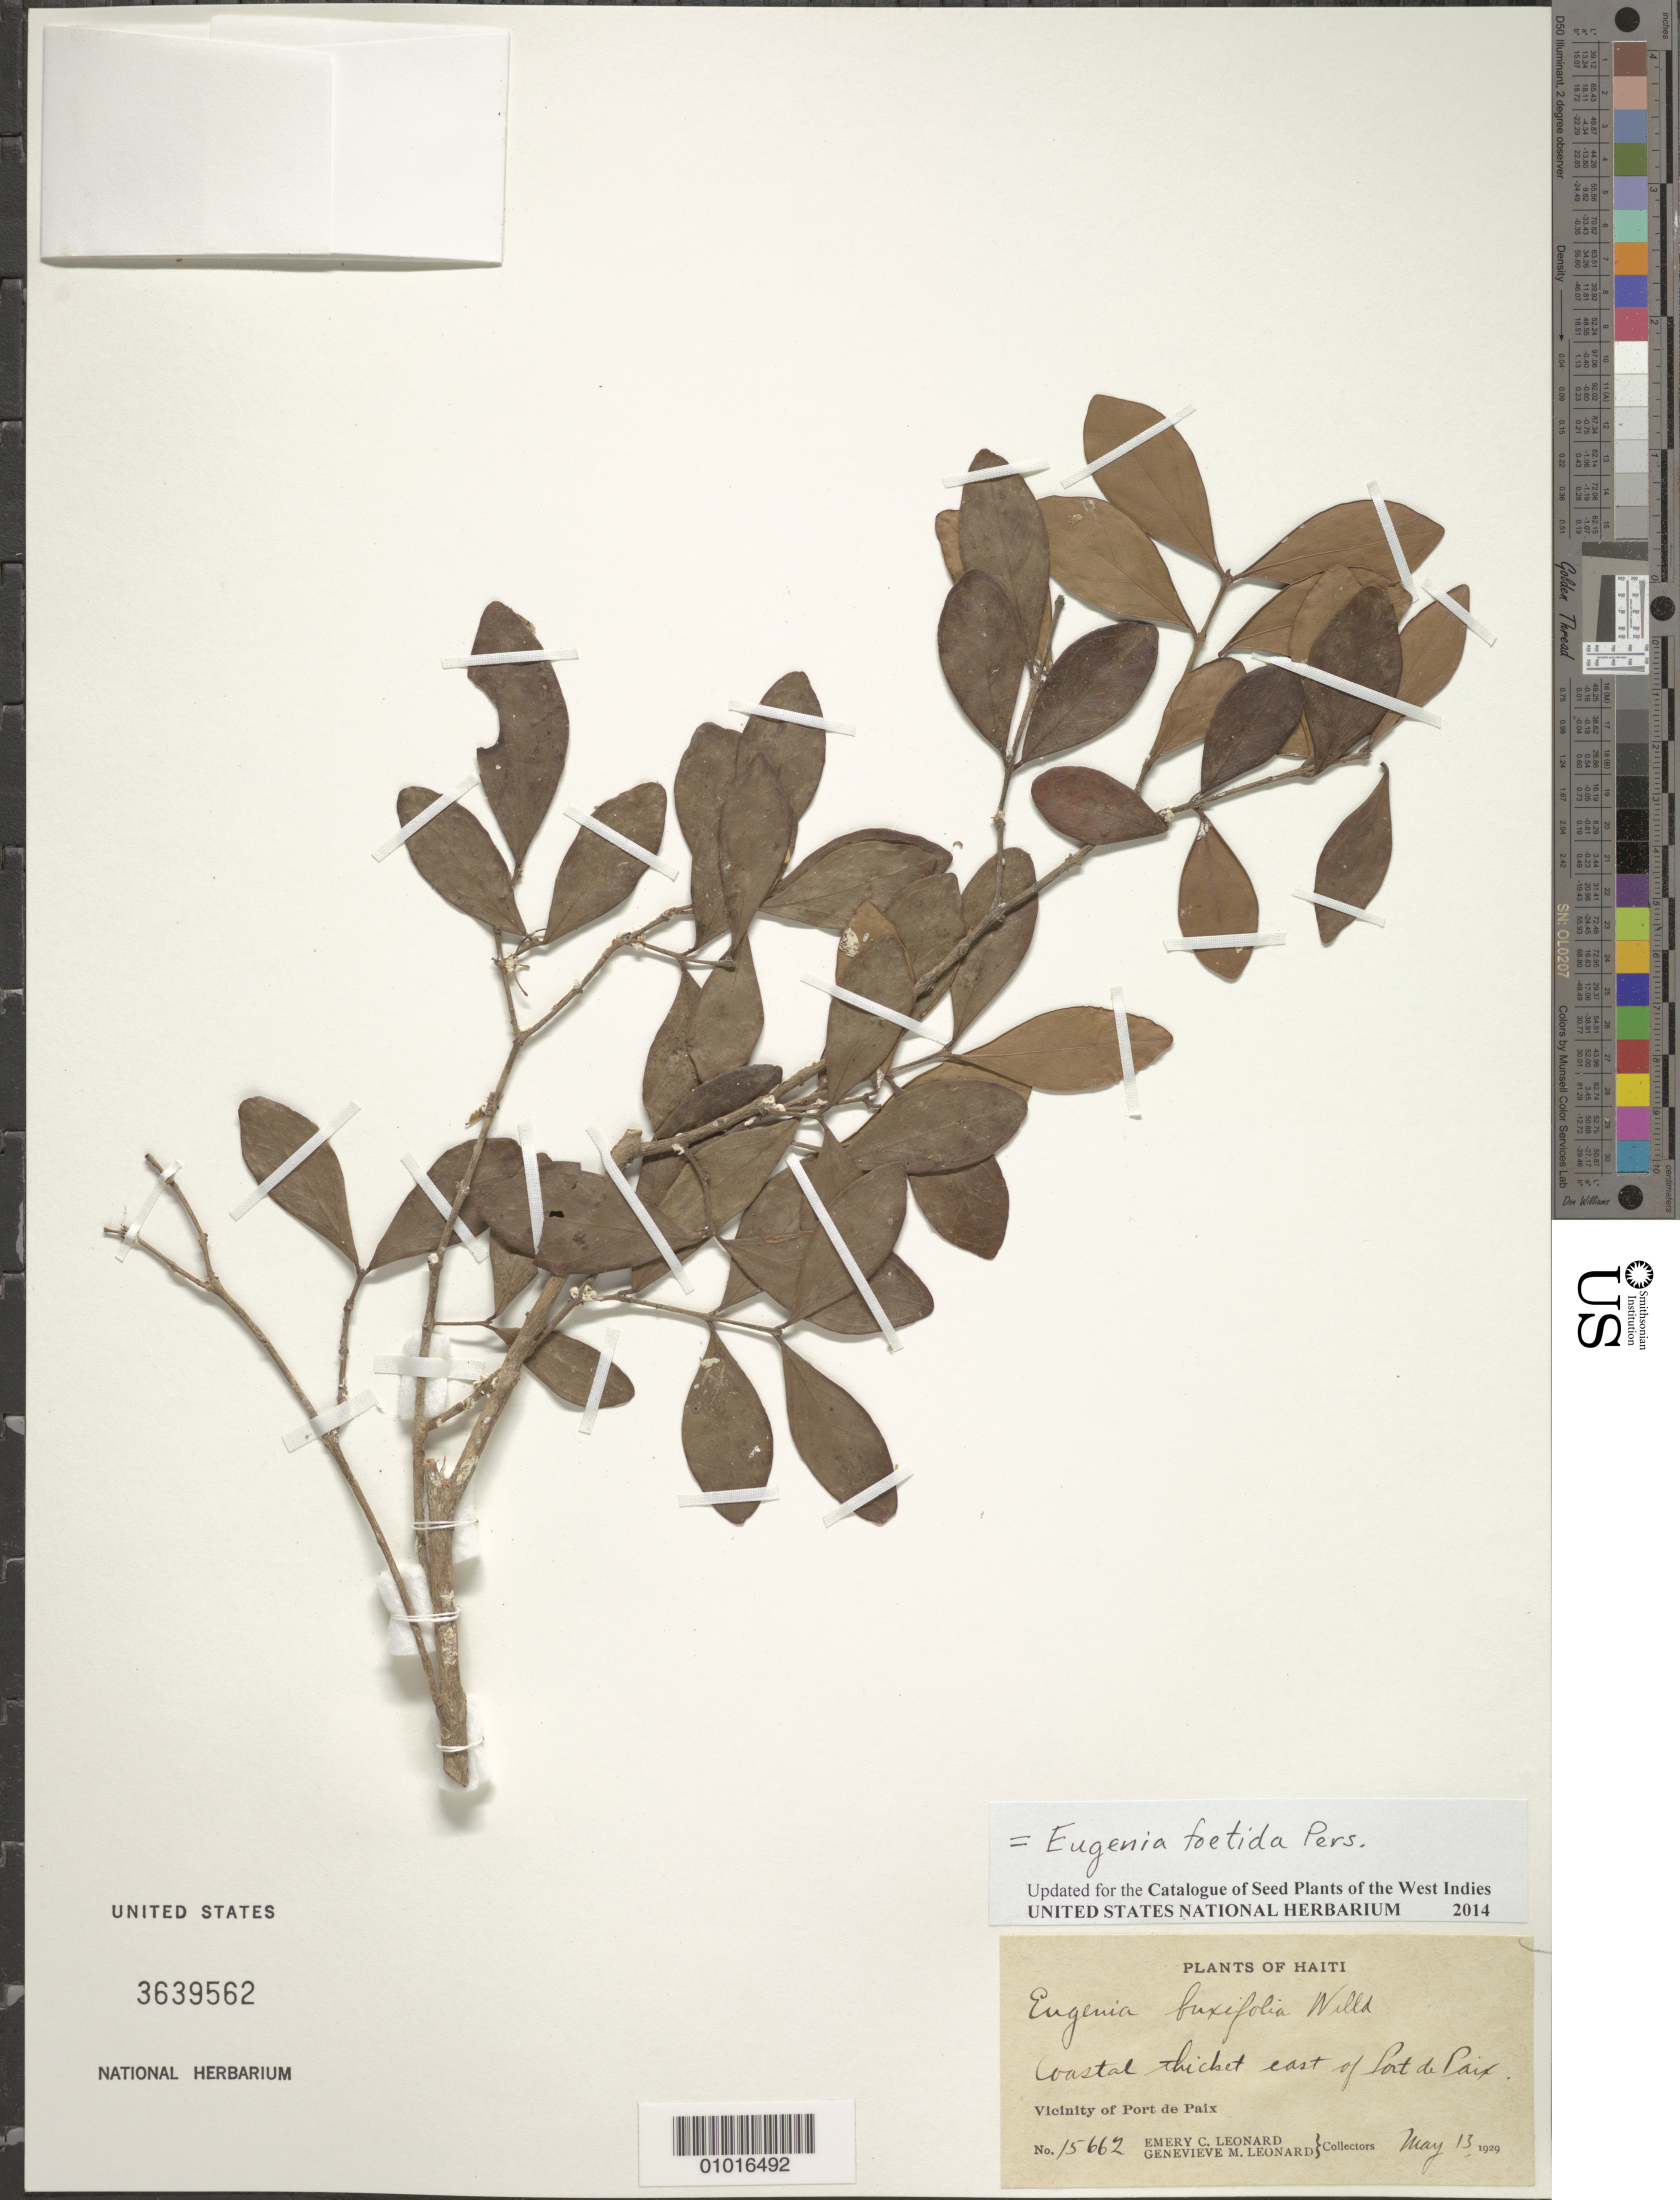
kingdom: Plantae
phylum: Tracheophyta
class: Magnoliopsida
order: Myrtales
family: Myrtaceae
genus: Eugenia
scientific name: Eugenia foetida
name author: Pers.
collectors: E. C. Leonard & G. M. Leonard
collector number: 15662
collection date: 1929-05-13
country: Haiti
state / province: Nord-Ouest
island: Hispaniola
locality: Port de Paix, east of.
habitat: Coastal thicket.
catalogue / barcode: US 3639562